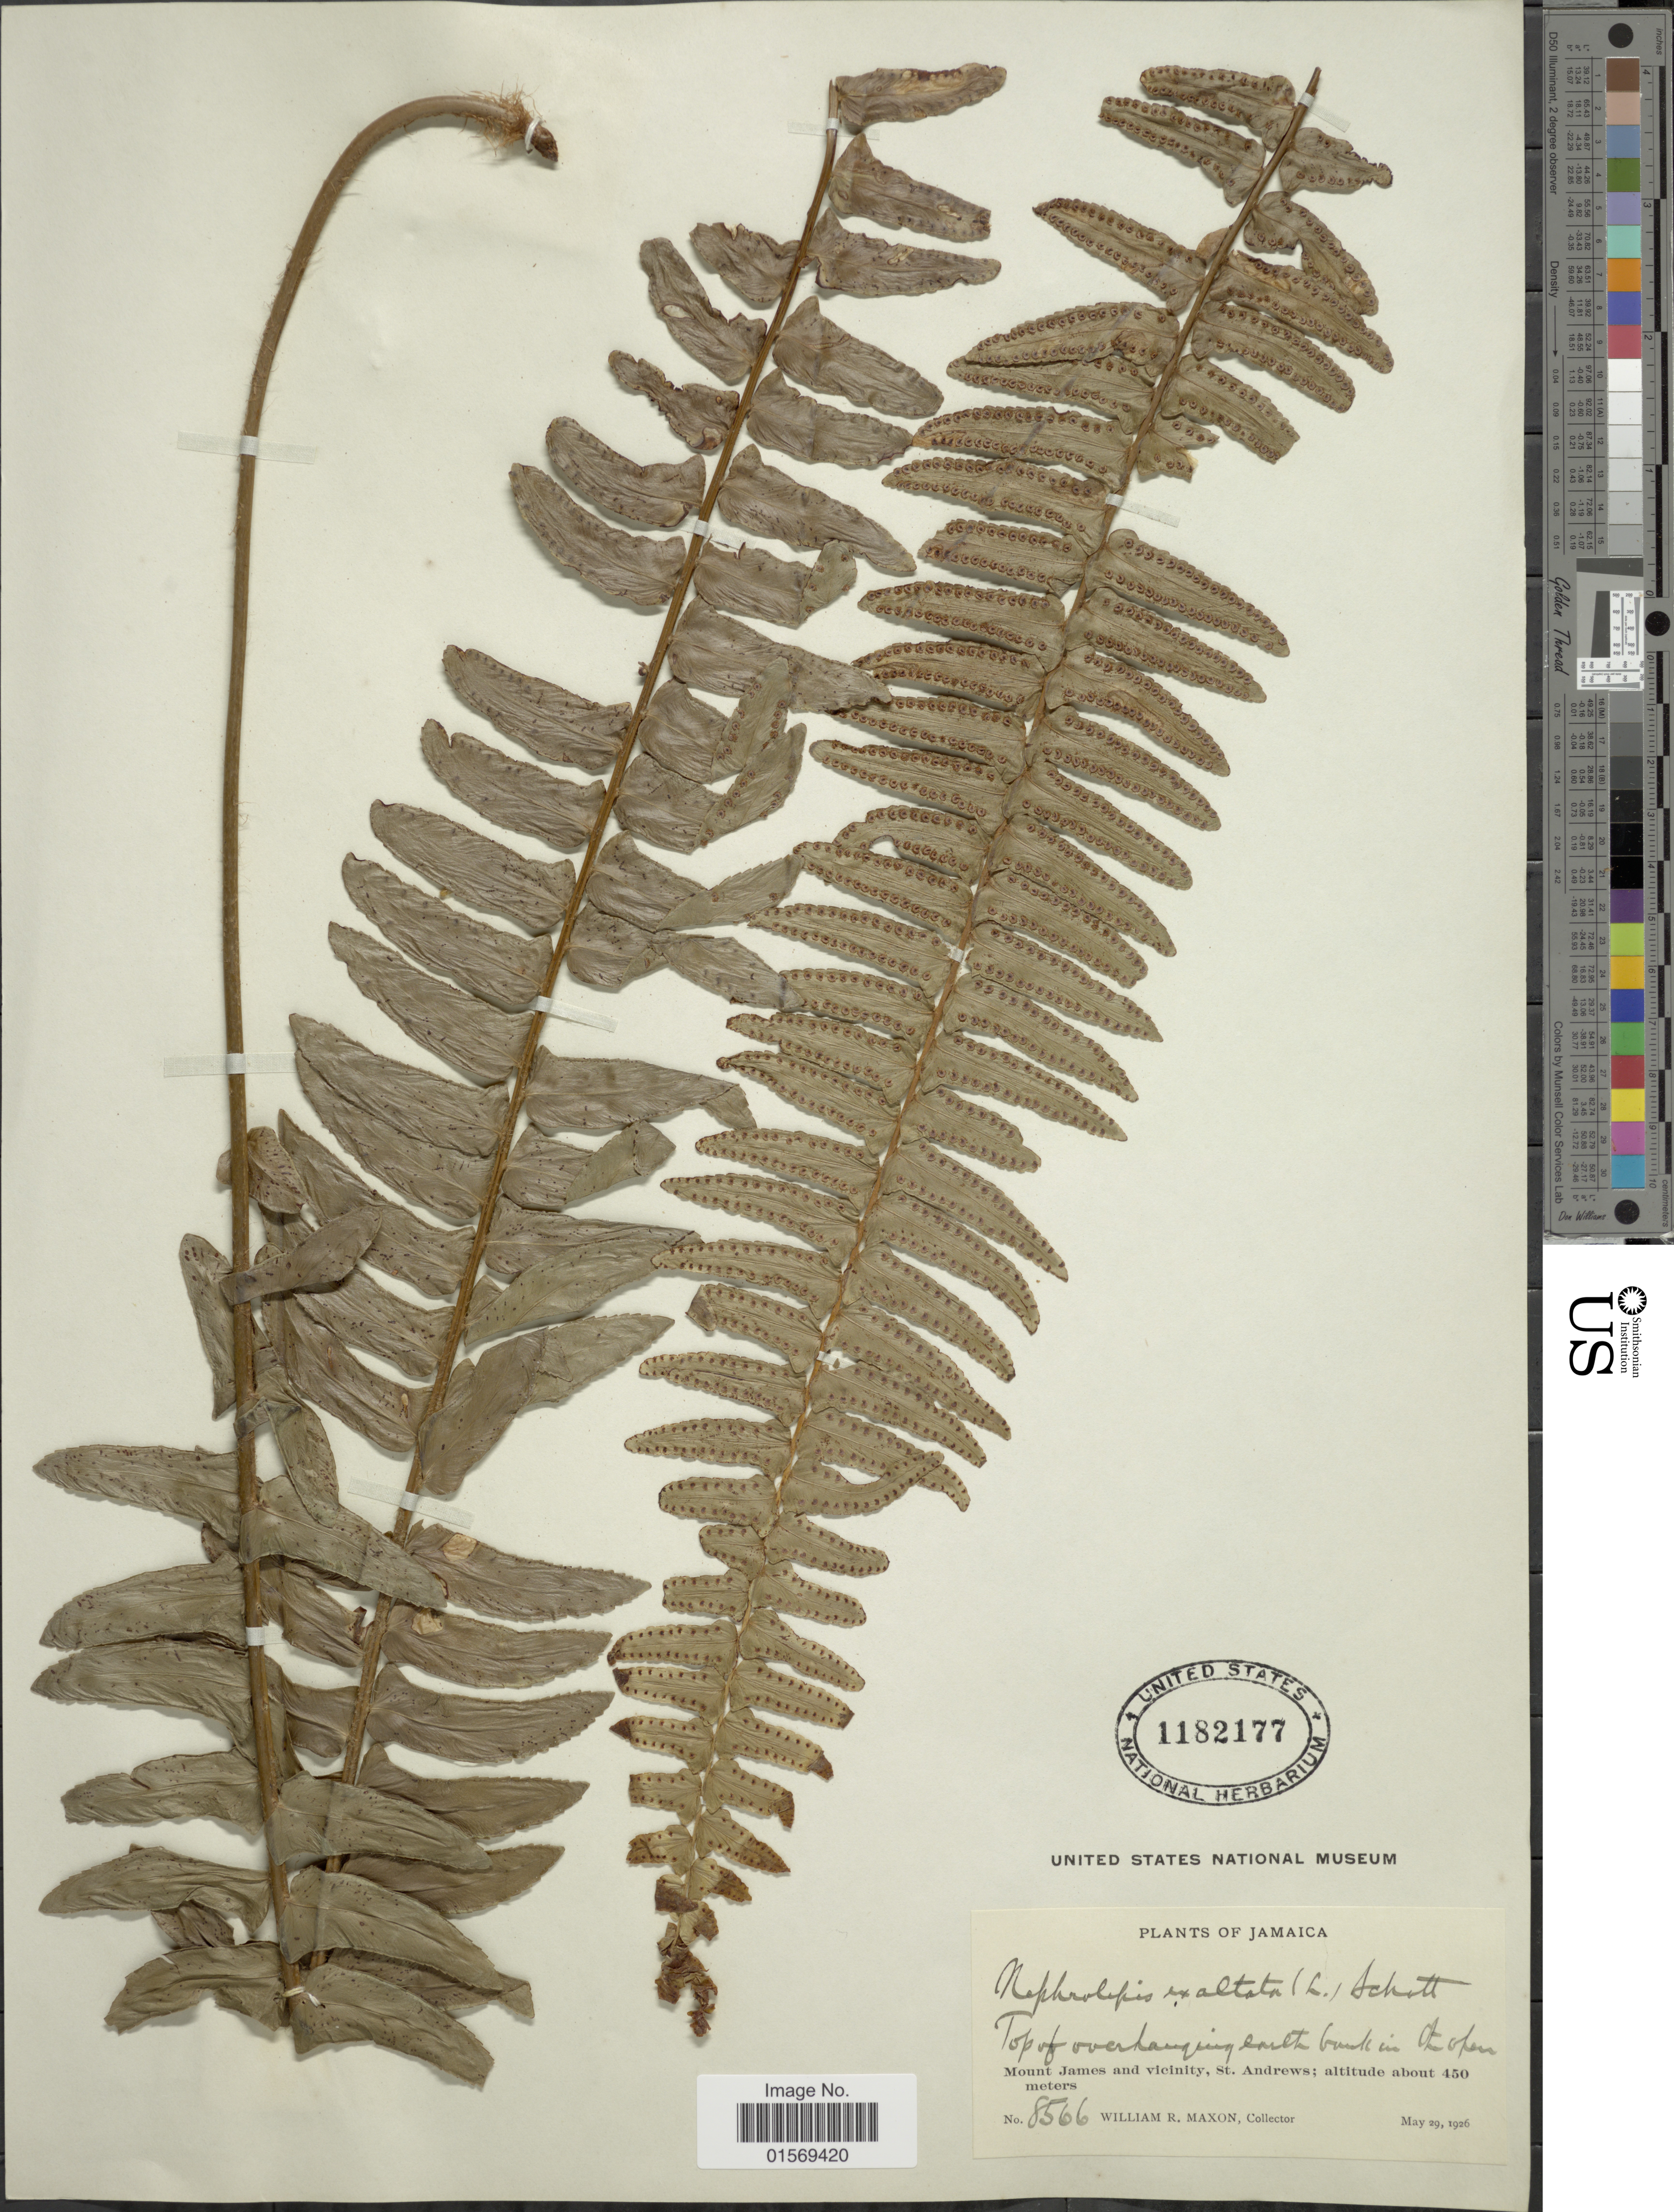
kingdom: Plantae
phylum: Tracheophyta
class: Polypodiopsida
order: Polypodiales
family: Nephrolepidaceae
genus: Nephrolepis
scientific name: Nephrolepis exaltata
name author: (L.) Schott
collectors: W. R. Maxon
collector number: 8566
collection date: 1926-05-29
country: Jamaica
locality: Mount James and vicinity, St. Andrews,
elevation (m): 450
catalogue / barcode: US 1182177